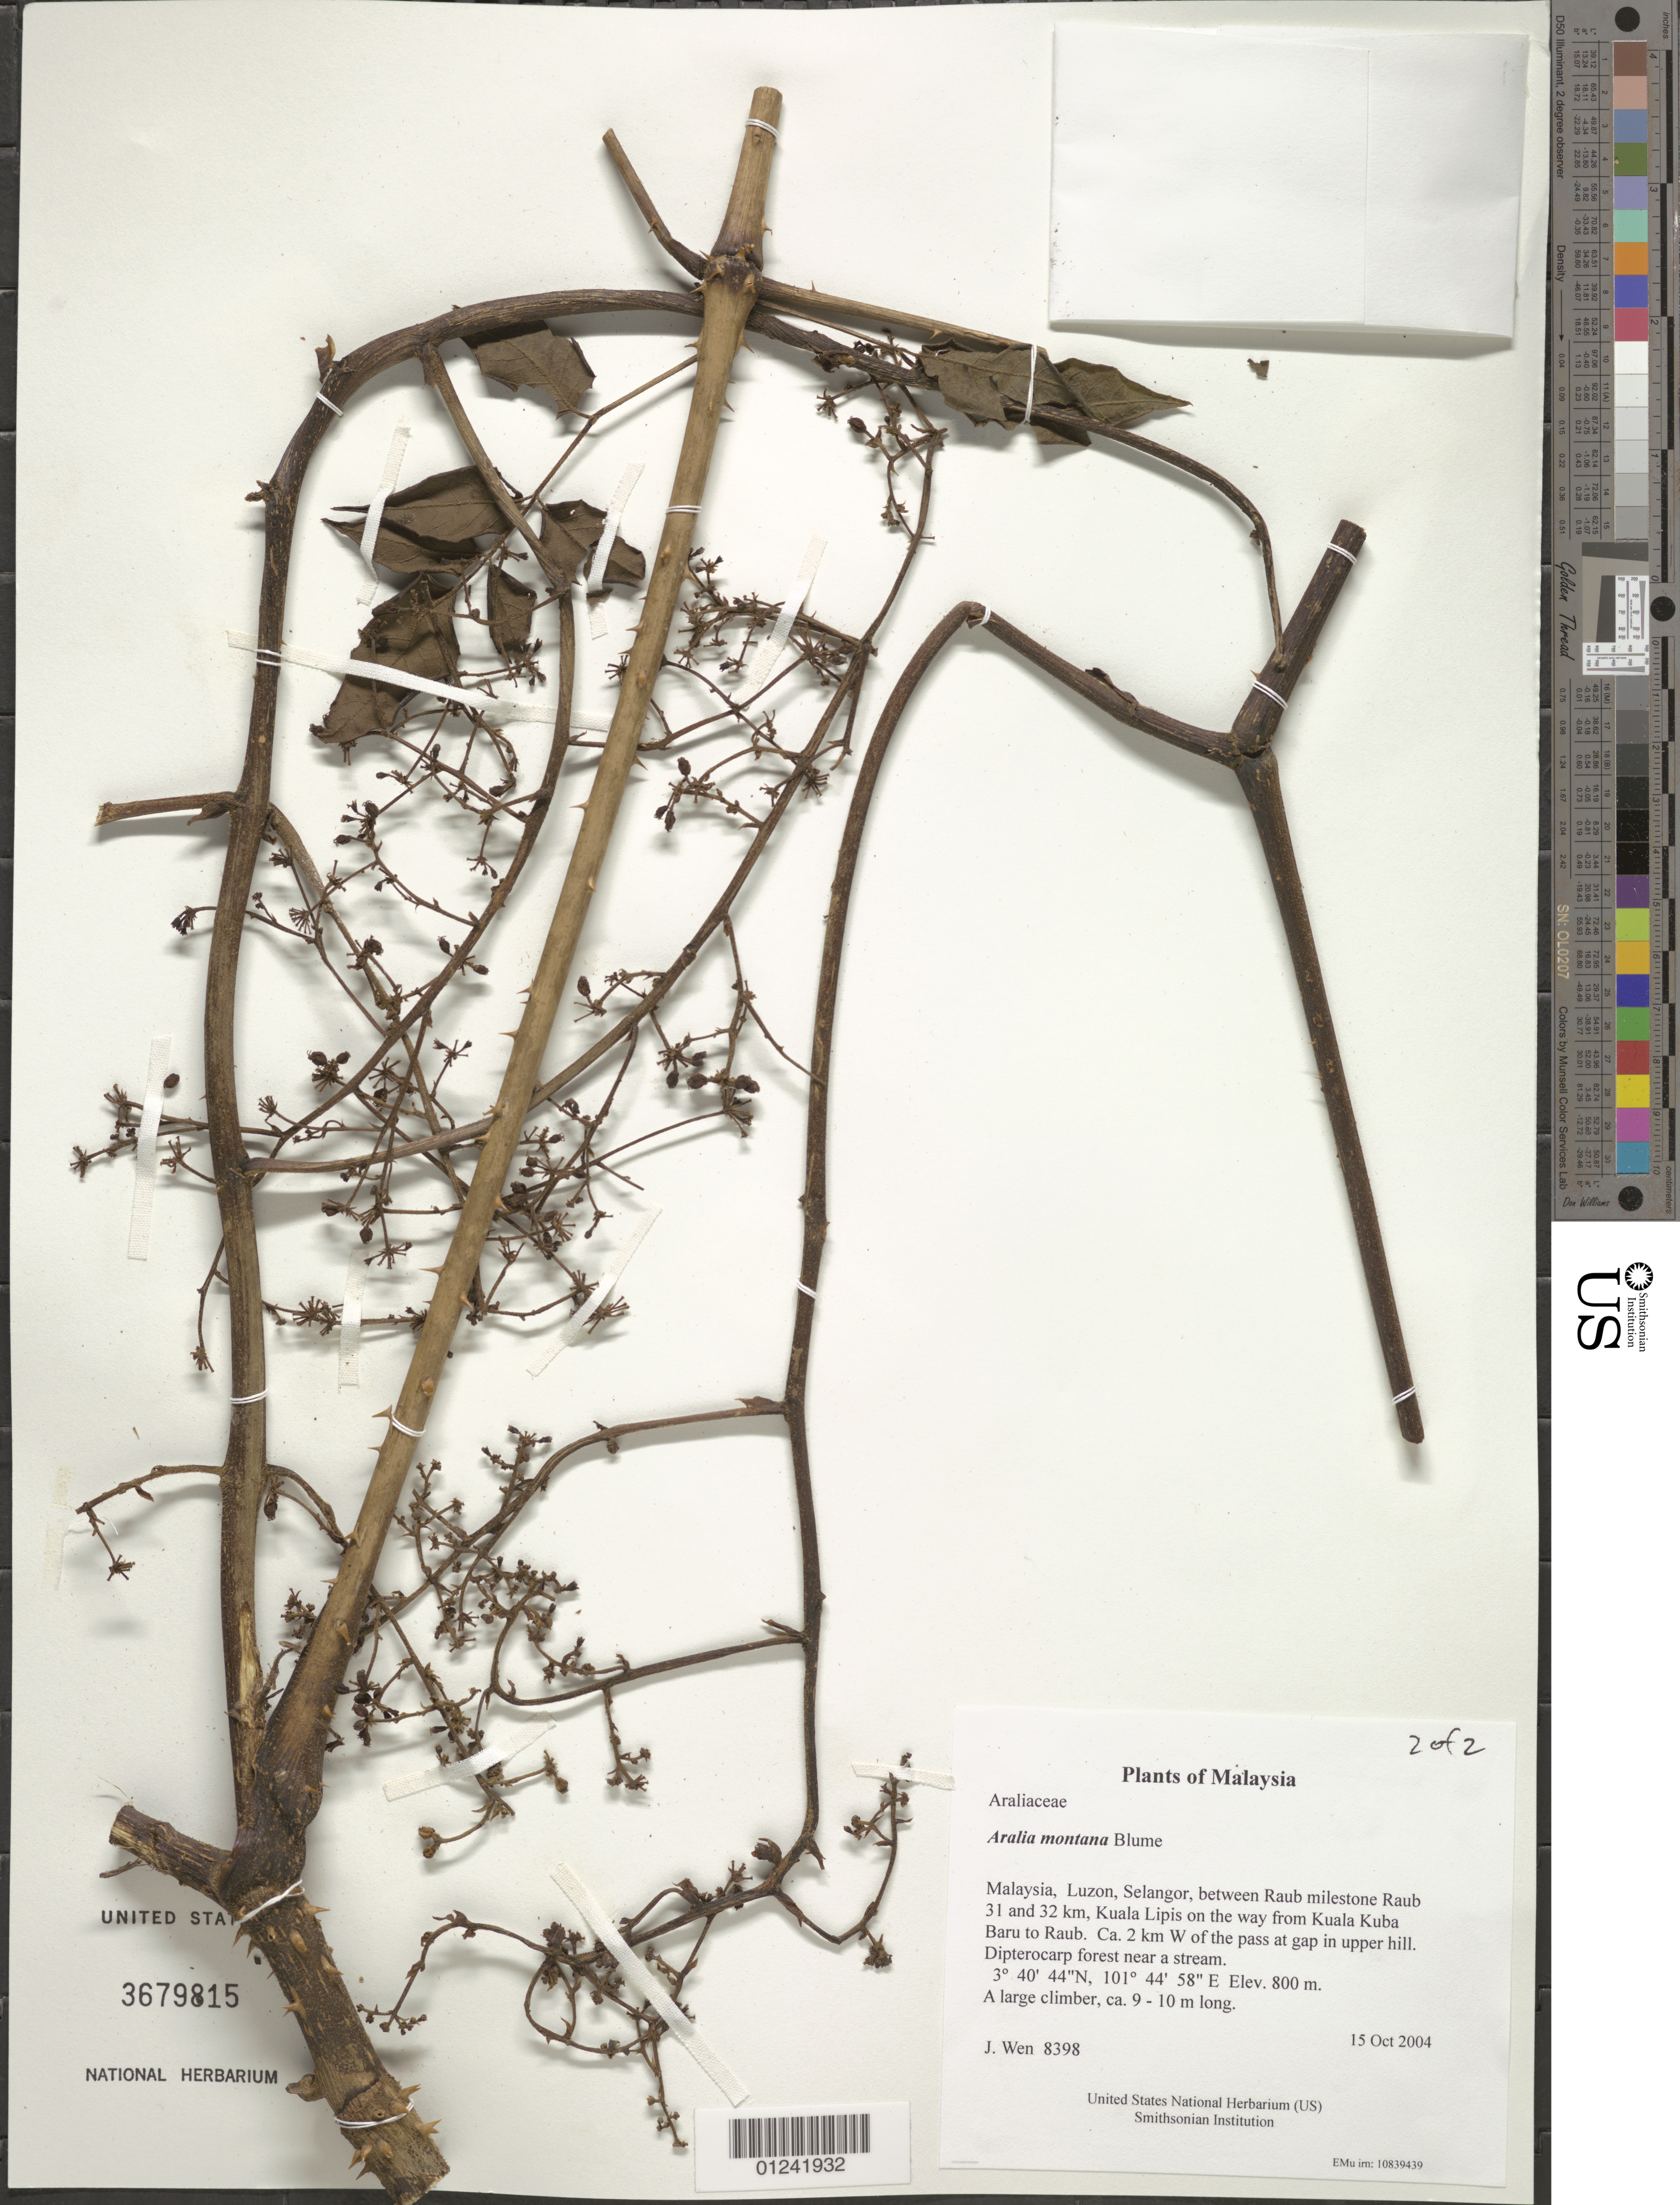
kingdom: Plantae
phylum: Tracheophyta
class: Magnoliopsida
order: Apiales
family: Araliaceae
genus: Aralia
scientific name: Aralia montana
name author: Blume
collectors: J. Wen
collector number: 8398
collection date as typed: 15 Oct 2004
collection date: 2004-10-15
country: Malaysia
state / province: Selangor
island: Luzon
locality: between Raub milestone Raub 31 and 32 km, Kuala Lipis on the way from Kuala Kuba Baru to Raub. Ca. 2 km W of the pass at gap in upper hill. Dipterocarp forest near a stream.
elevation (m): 800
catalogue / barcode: US 3679815